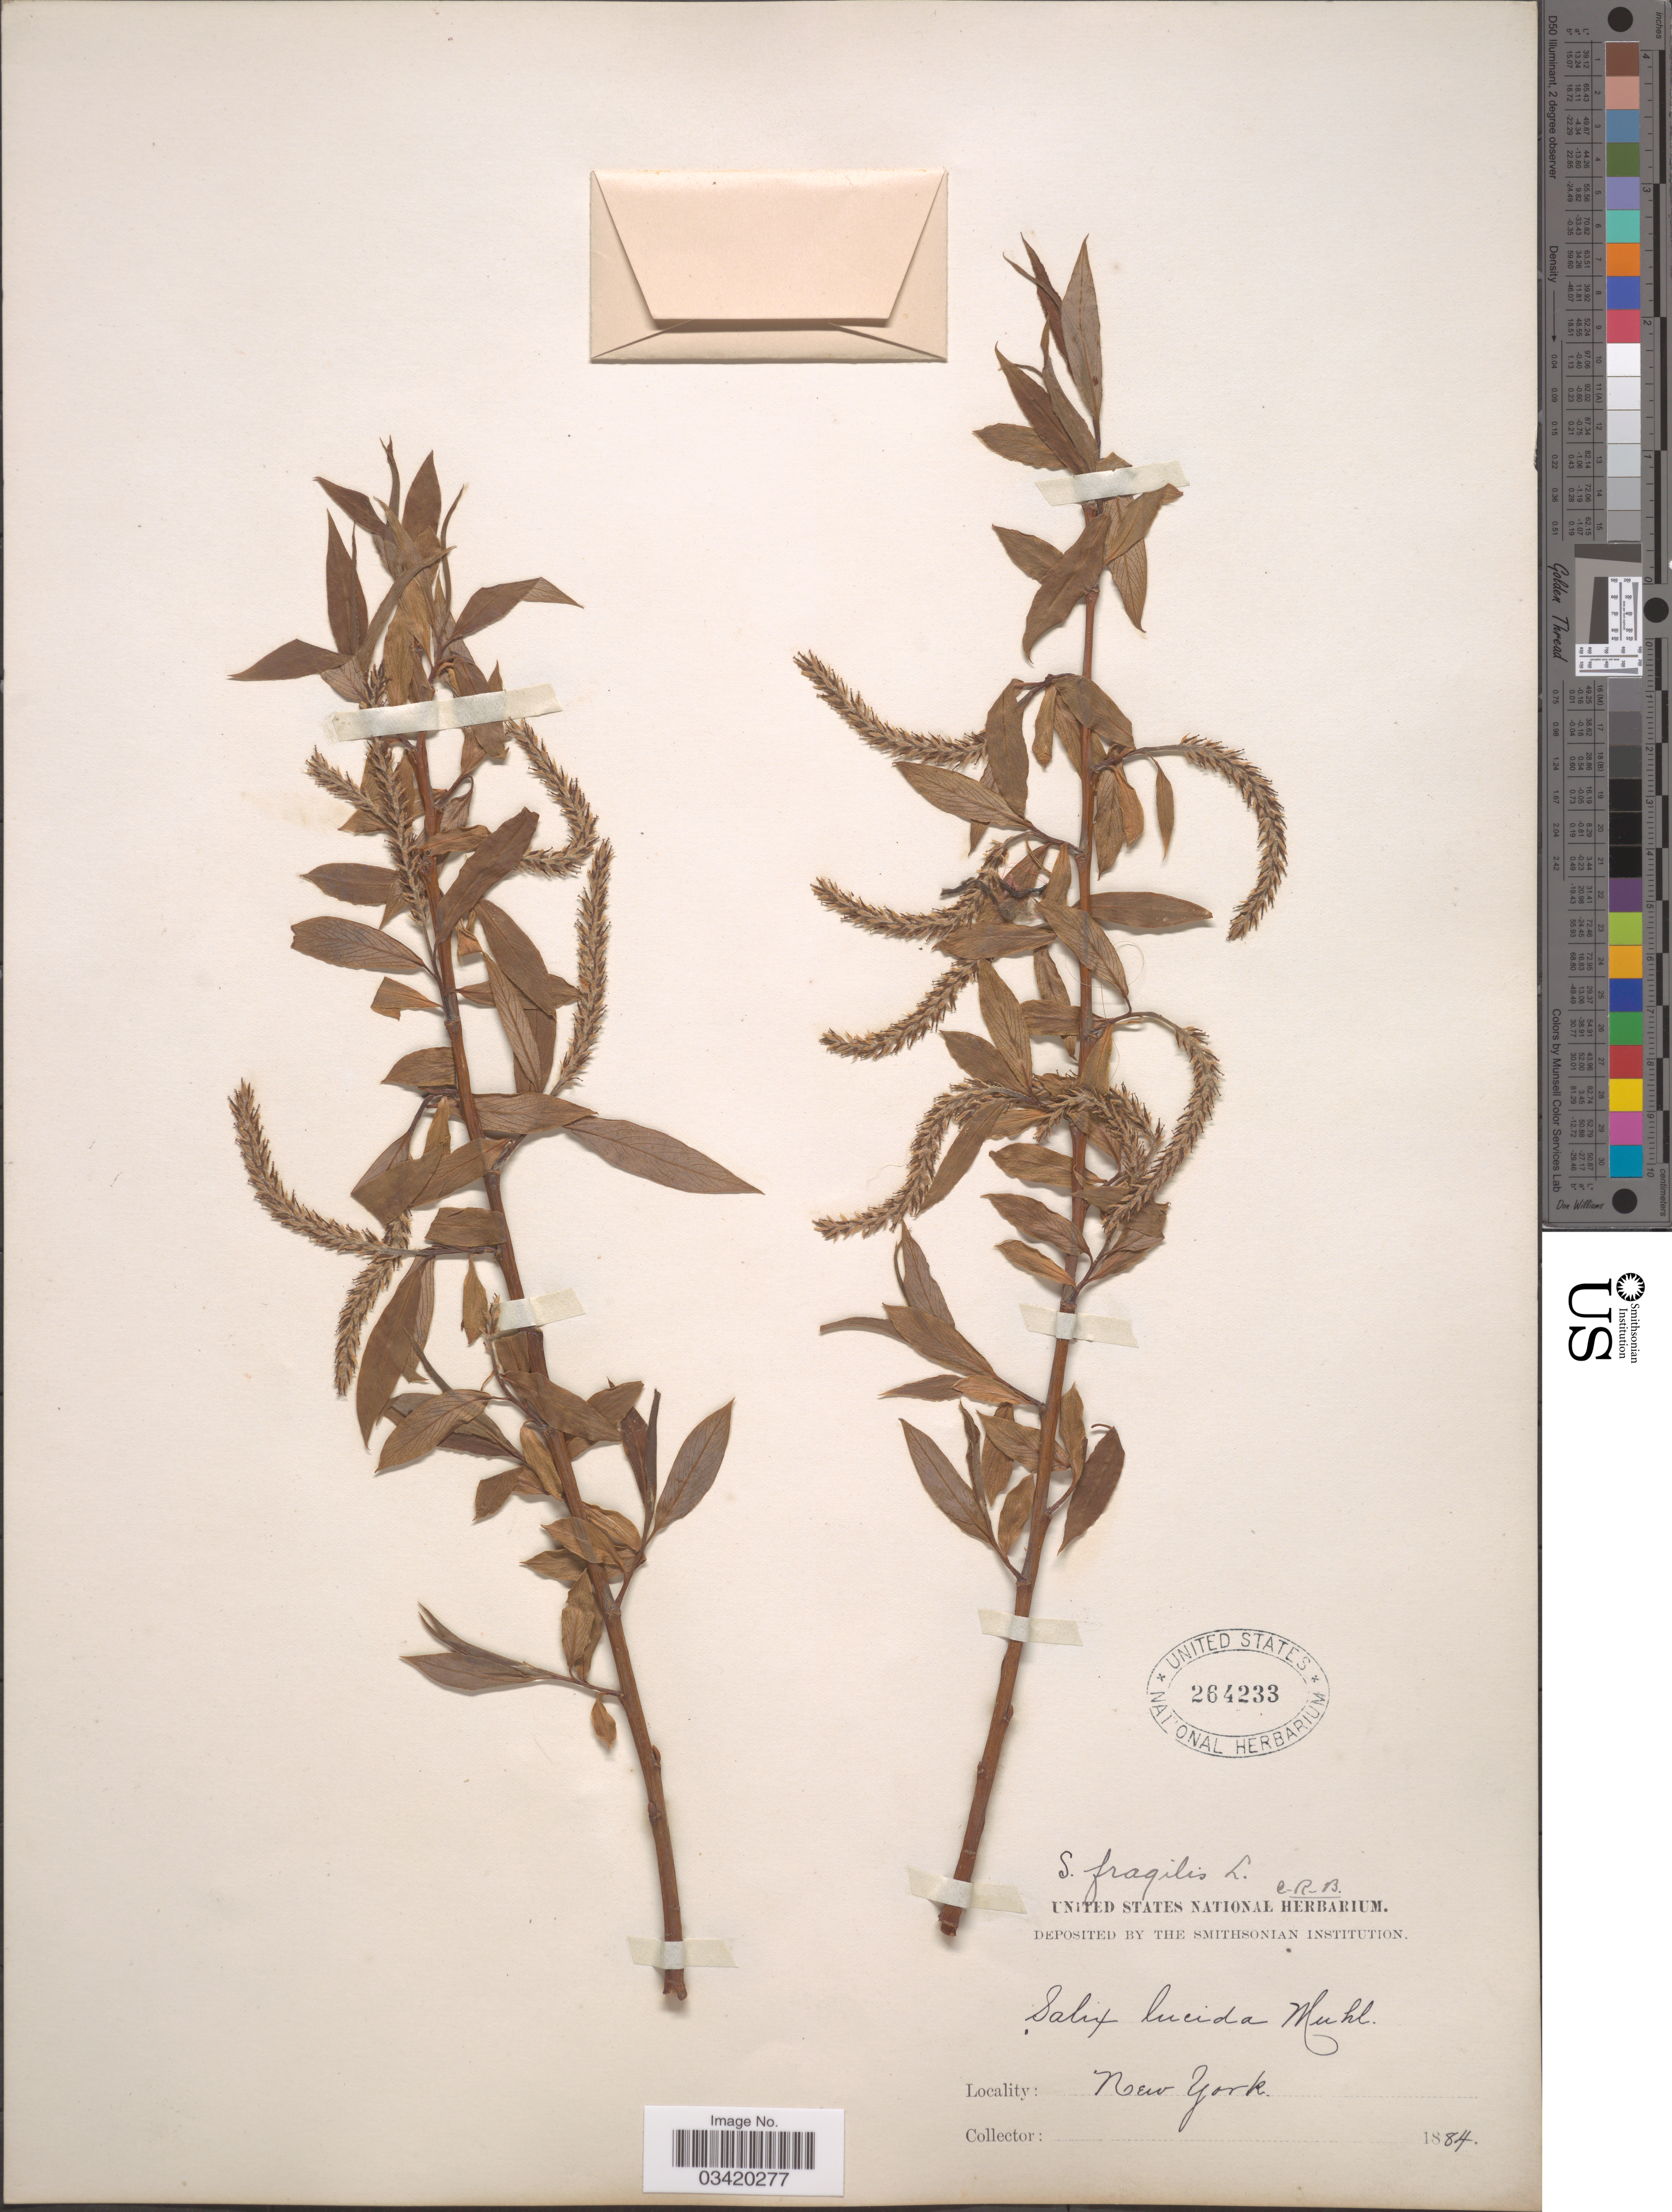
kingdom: Plantae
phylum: Tracheophyta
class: Magnoliopsida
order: Malpighiales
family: Salicaceae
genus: Salix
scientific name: Salix fragilis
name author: L.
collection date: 1884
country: United States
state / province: New York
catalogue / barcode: US 264233